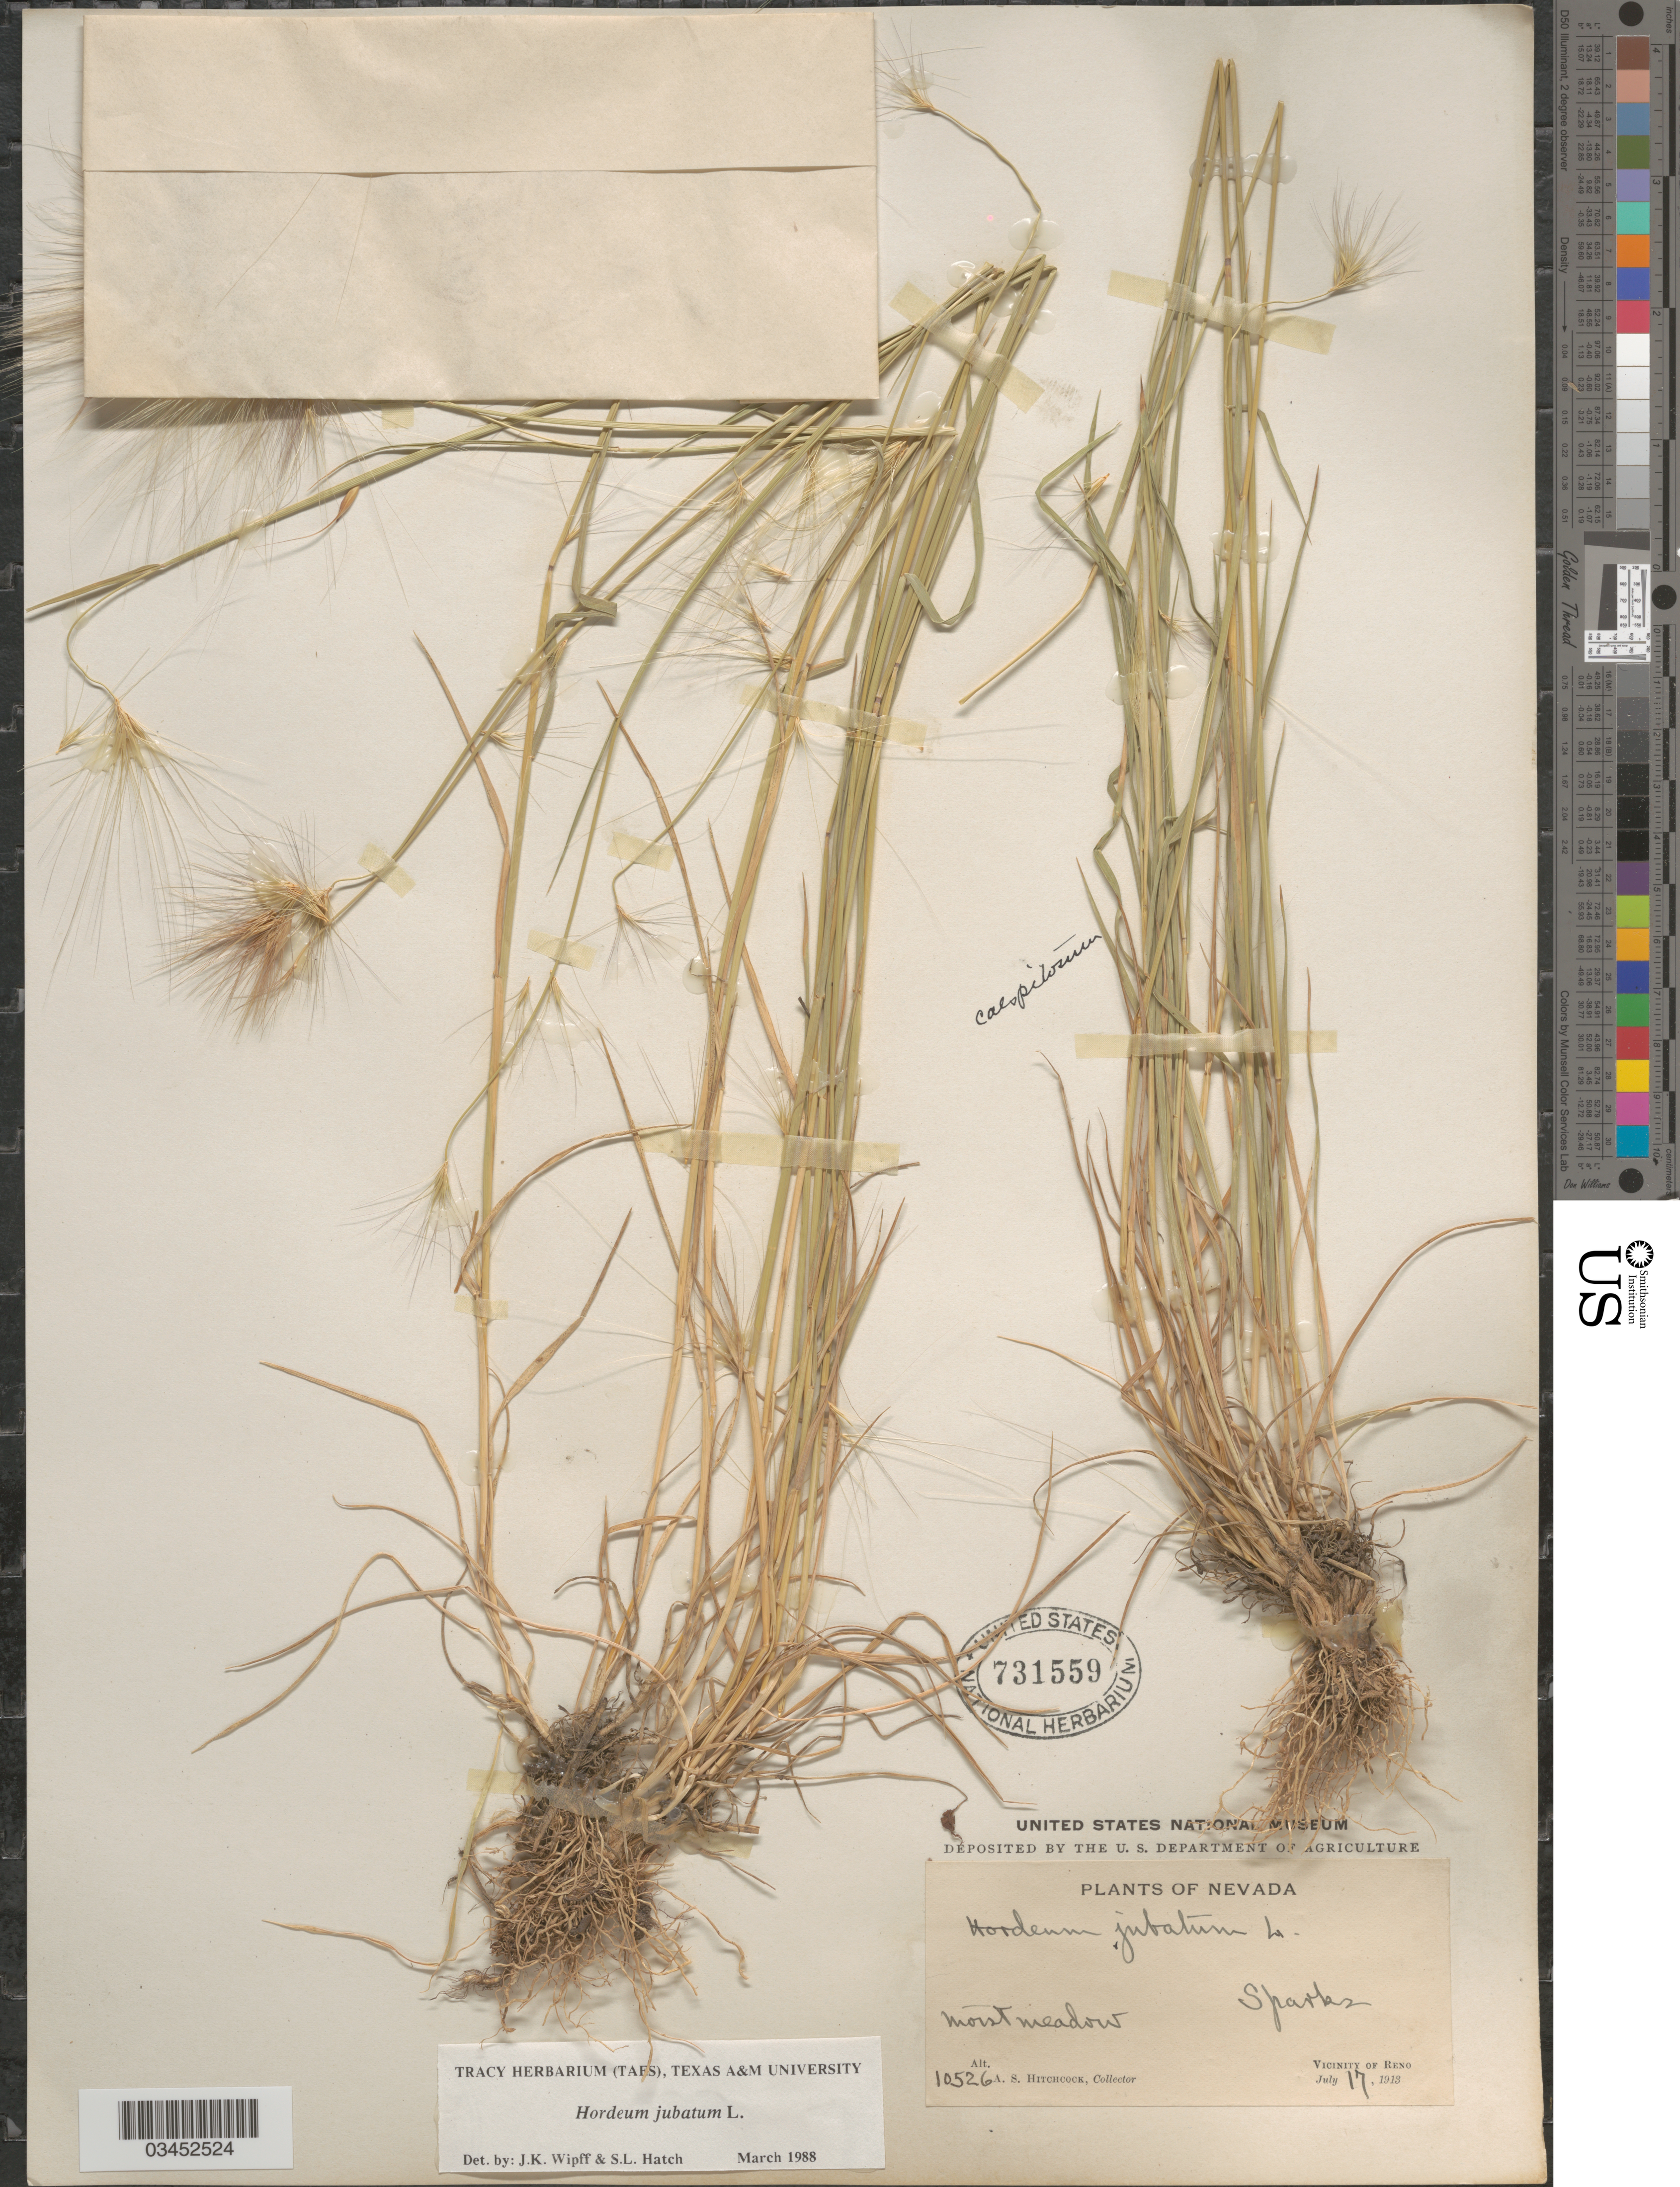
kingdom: Plantae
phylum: Tracheophyta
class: Liliopsida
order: Poales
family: Poaceae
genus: Hordeum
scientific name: Hordeum jubatum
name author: L.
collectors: A. S. Hitchcock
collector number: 10526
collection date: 1913-07-17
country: United States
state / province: Nevada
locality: Sparks. Vicinity of Reno.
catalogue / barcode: US 731559